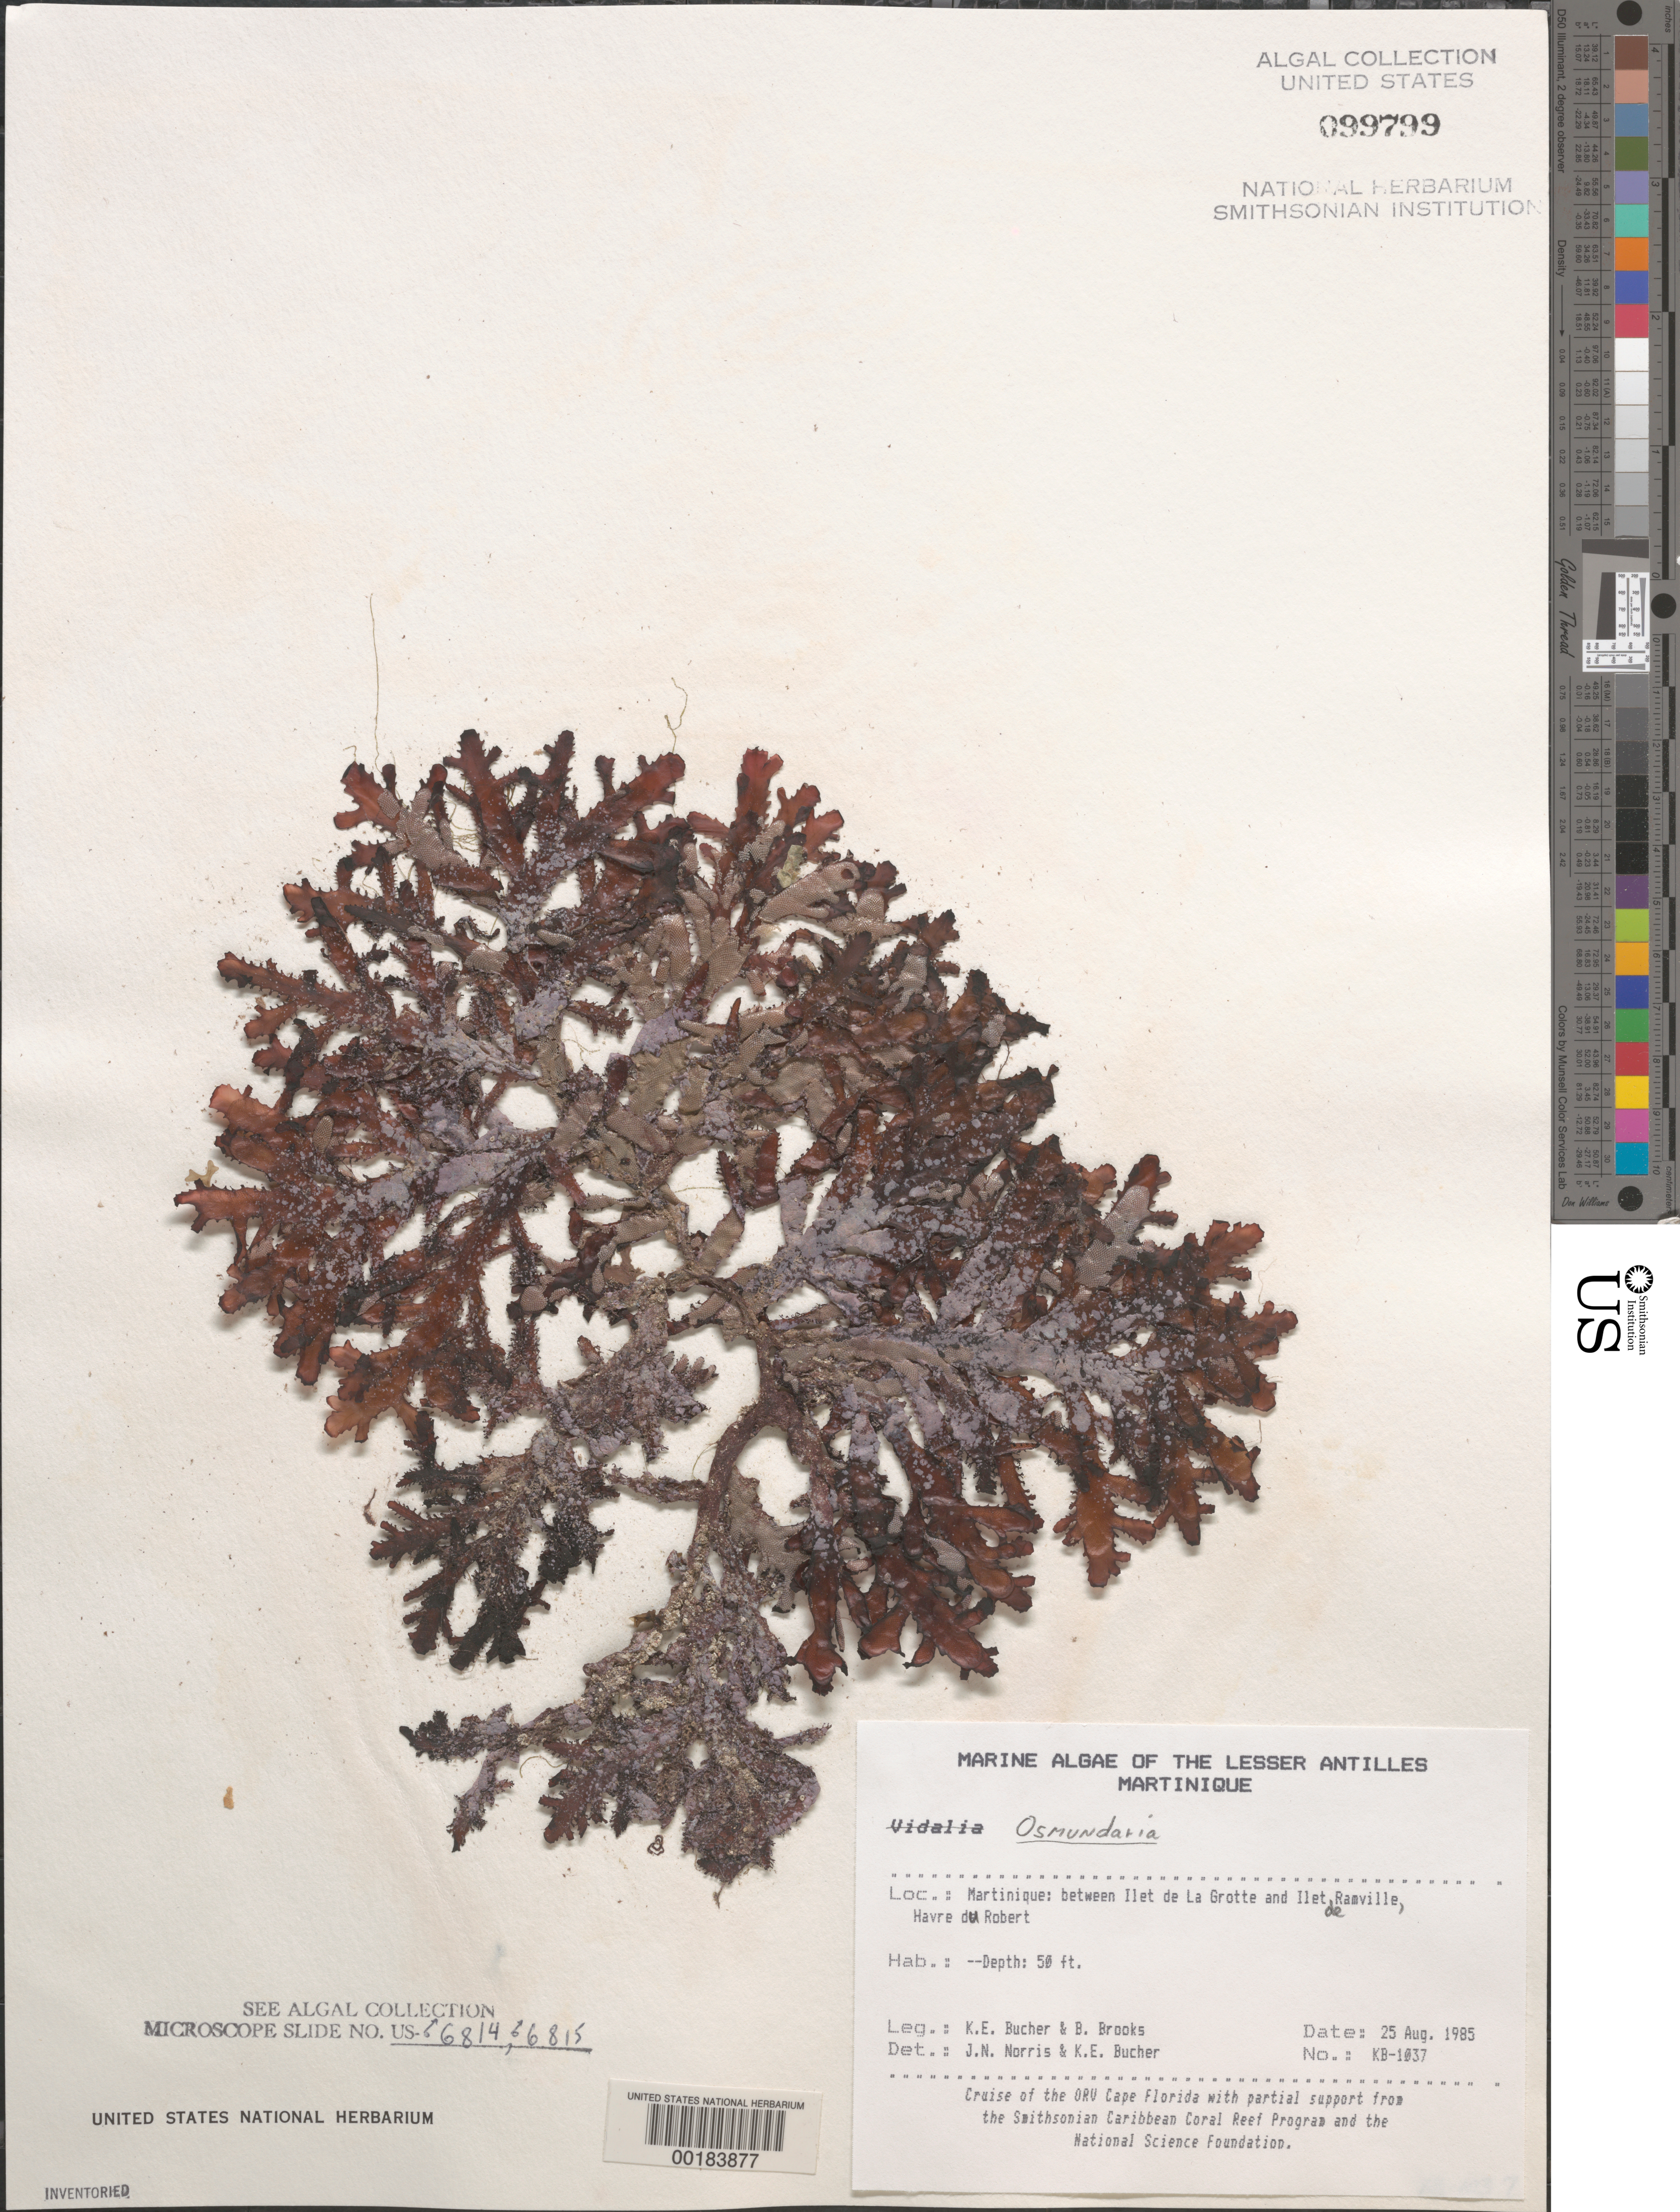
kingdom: Plantae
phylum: Rhodophyta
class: Florideophyceae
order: Ceramiales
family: Rhodomelaceae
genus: Vidalia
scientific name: Vidalia sp.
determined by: Norris, J. N.; Bucher, K. E.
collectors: K. E. Bucher & B. Brooks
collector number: Kb-1037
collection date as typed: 25 Aug 1985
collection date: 1985-08-25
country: Martinique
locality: Between Ilet de la Grotte and Ilet de Ramville, Havre du Robert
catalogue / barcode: US 99799